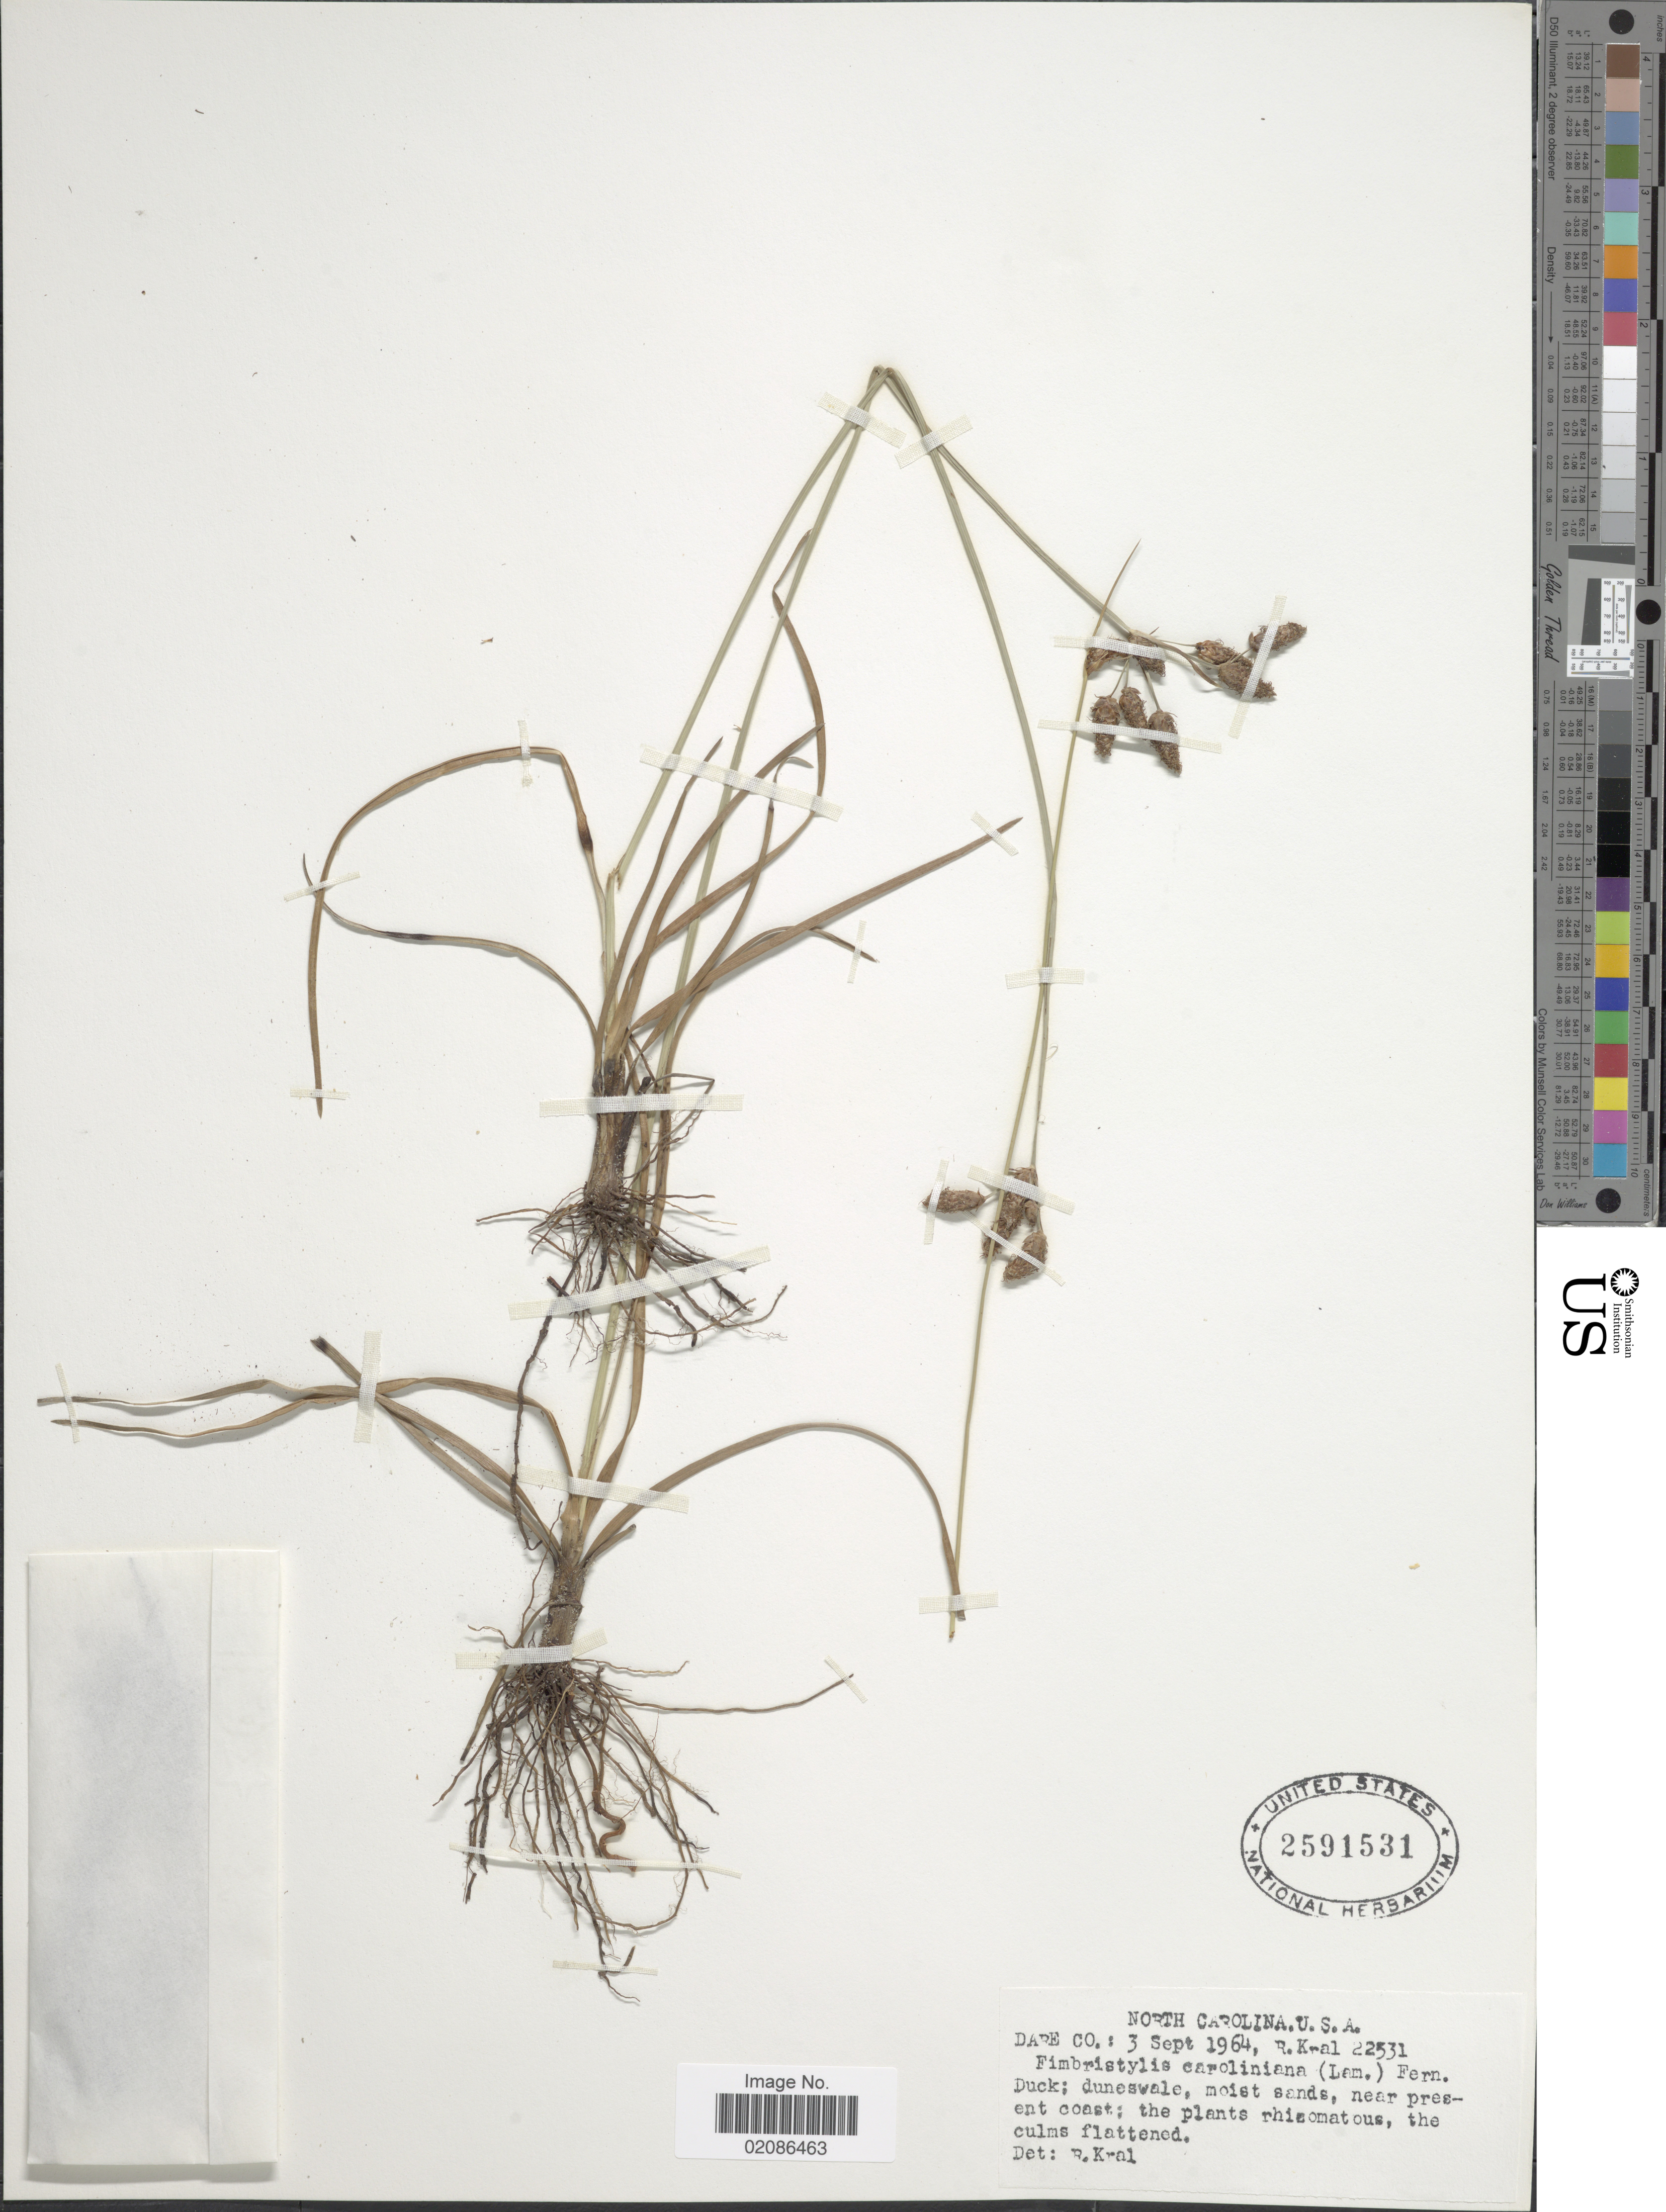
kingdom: Plantae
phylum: Tracheophyta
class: Liliopsida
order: Poales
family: Cyperaceae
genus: Fimbristylis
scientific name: Fimbristylis caroliniana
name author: (Lam.) Fernald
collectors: R. Kral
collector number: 22331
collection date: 1964-09-03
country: United States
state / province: North Carolina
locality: Dare Co; Duck; duneswale, moist sands, near present coast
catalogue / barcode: US 2591531